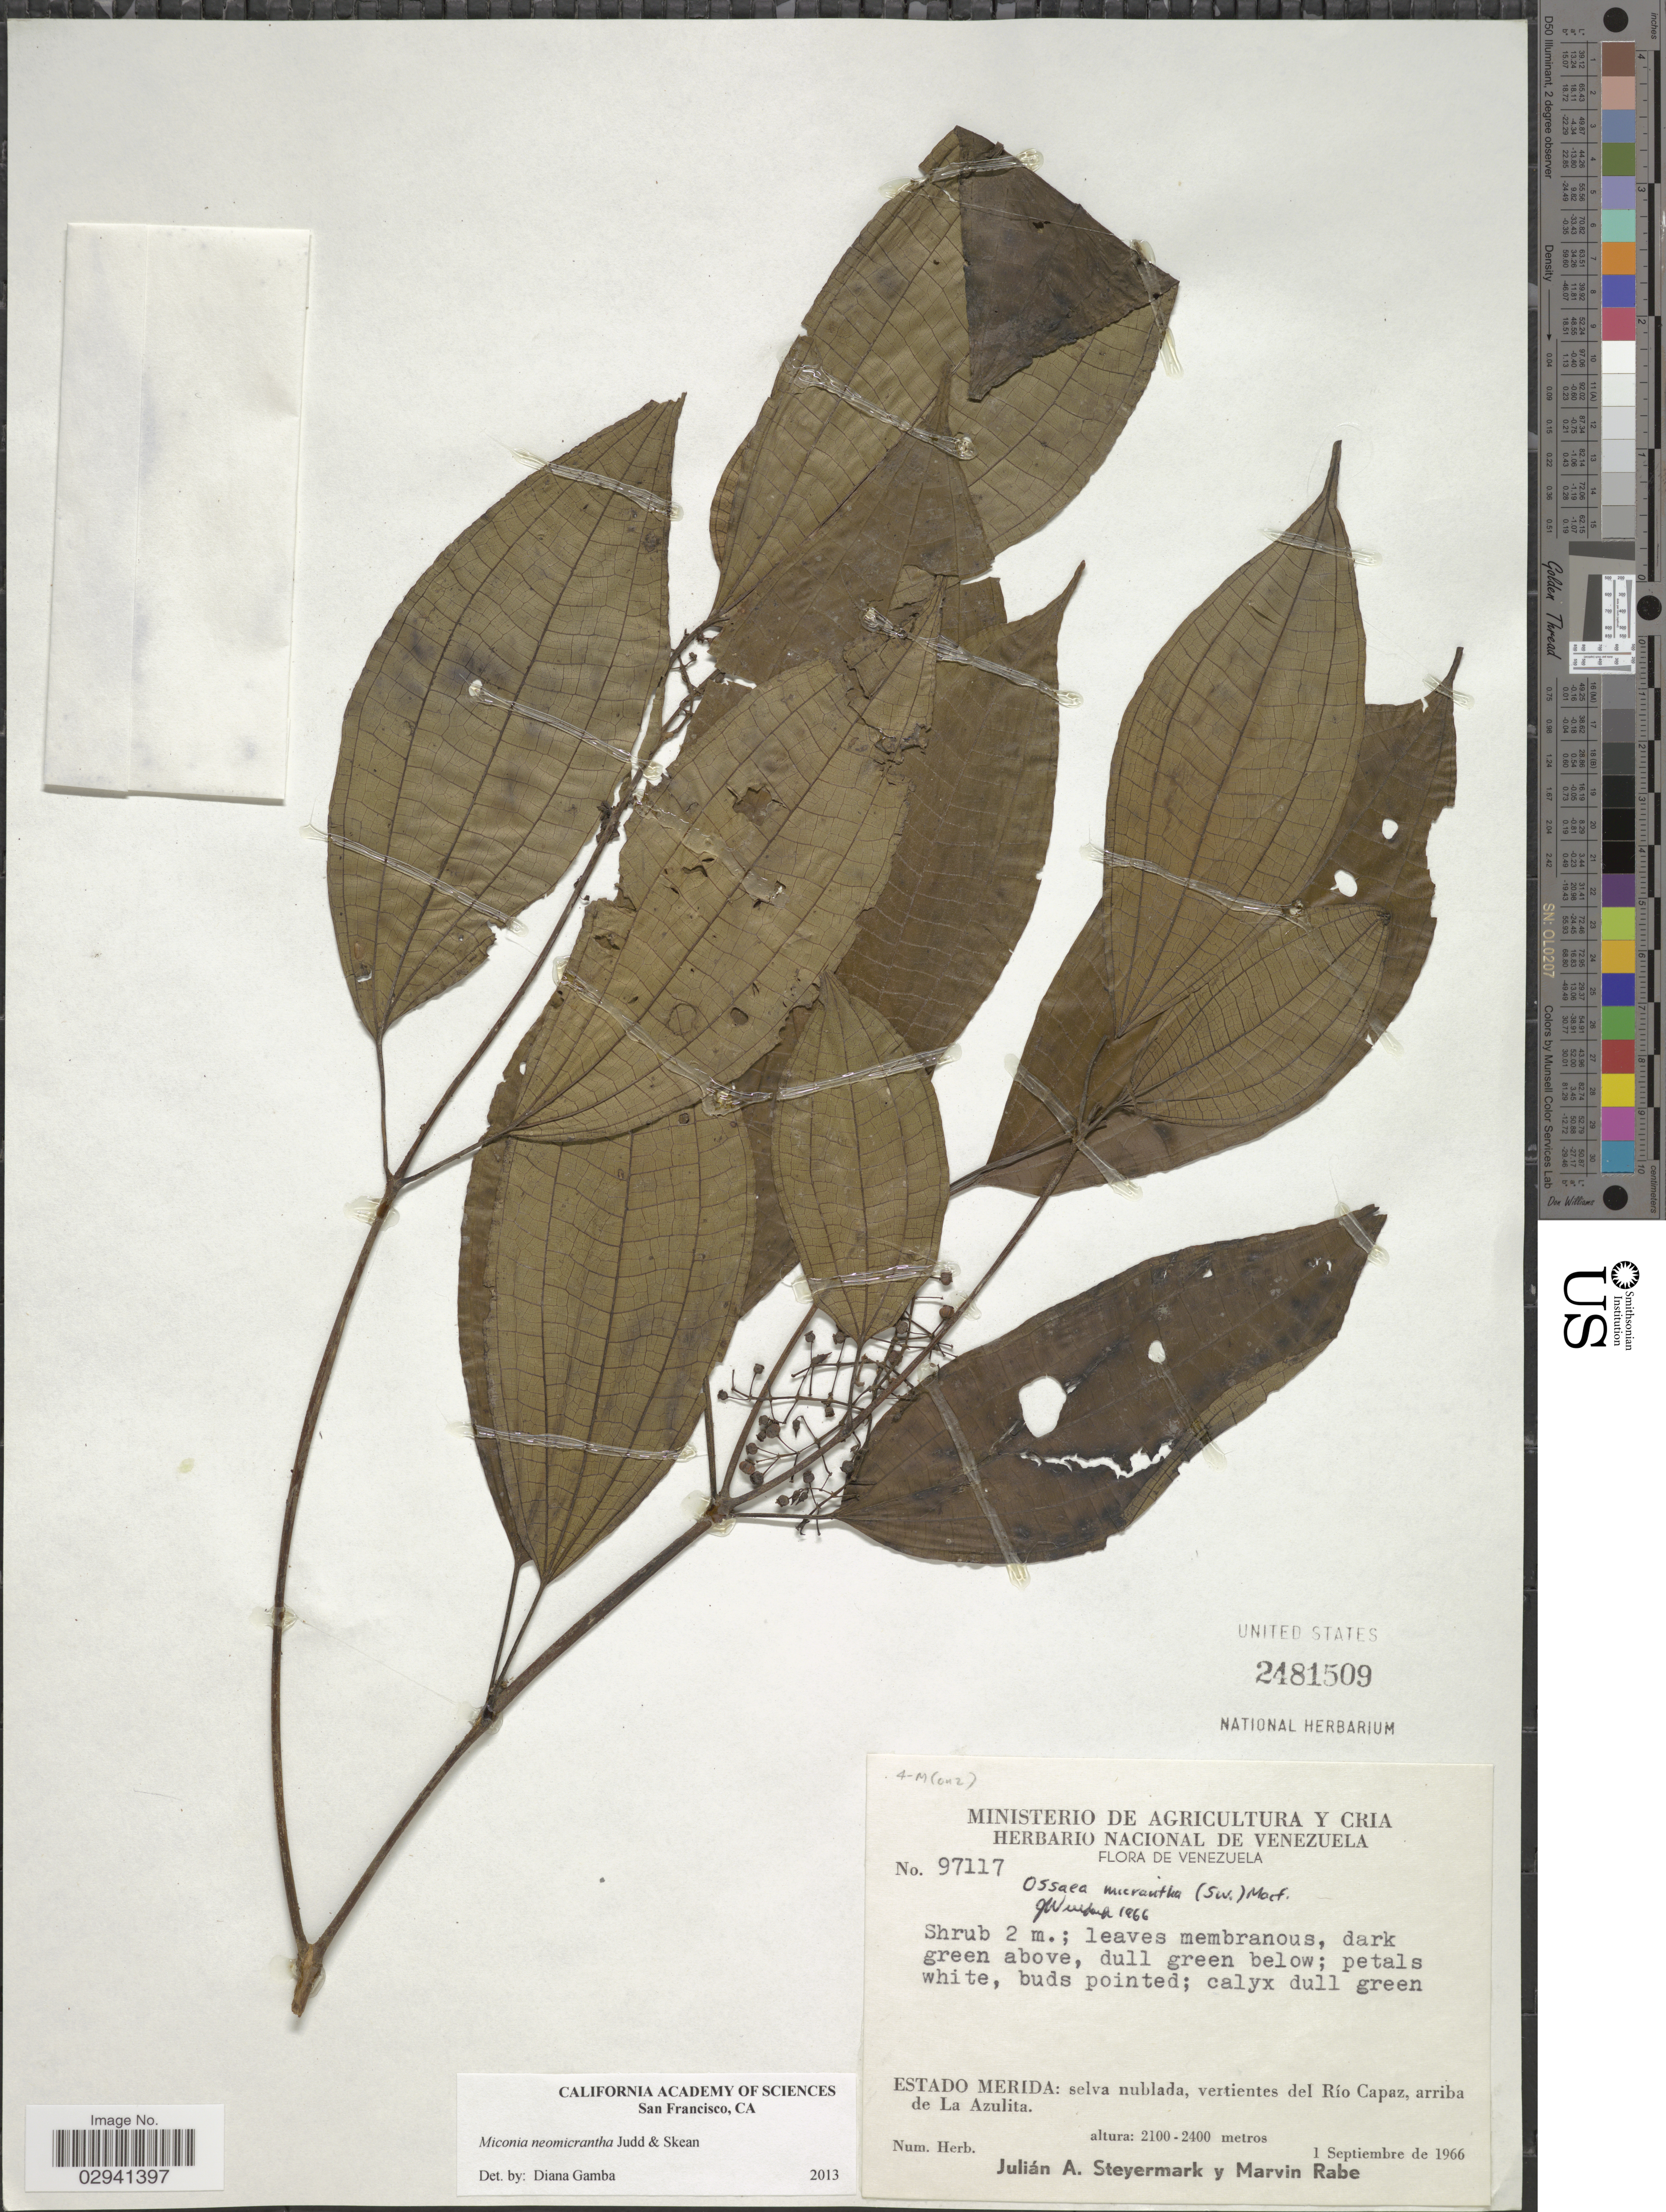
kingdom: Plantae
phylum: Tracheophyta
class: Magnoliopsida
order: Myrtales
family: Melastomataceae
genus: Miconia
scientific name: Miconia neomicrantha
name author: Judd & Skean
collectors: J. Steyermark & M. Rabe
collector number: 97117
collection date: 1966-09-01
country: Venezuela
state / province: Mérida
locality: Selva nublada, vertientes del Río Capaz, arriba de La Azulita.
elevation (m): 2100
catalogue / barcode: US 2481509